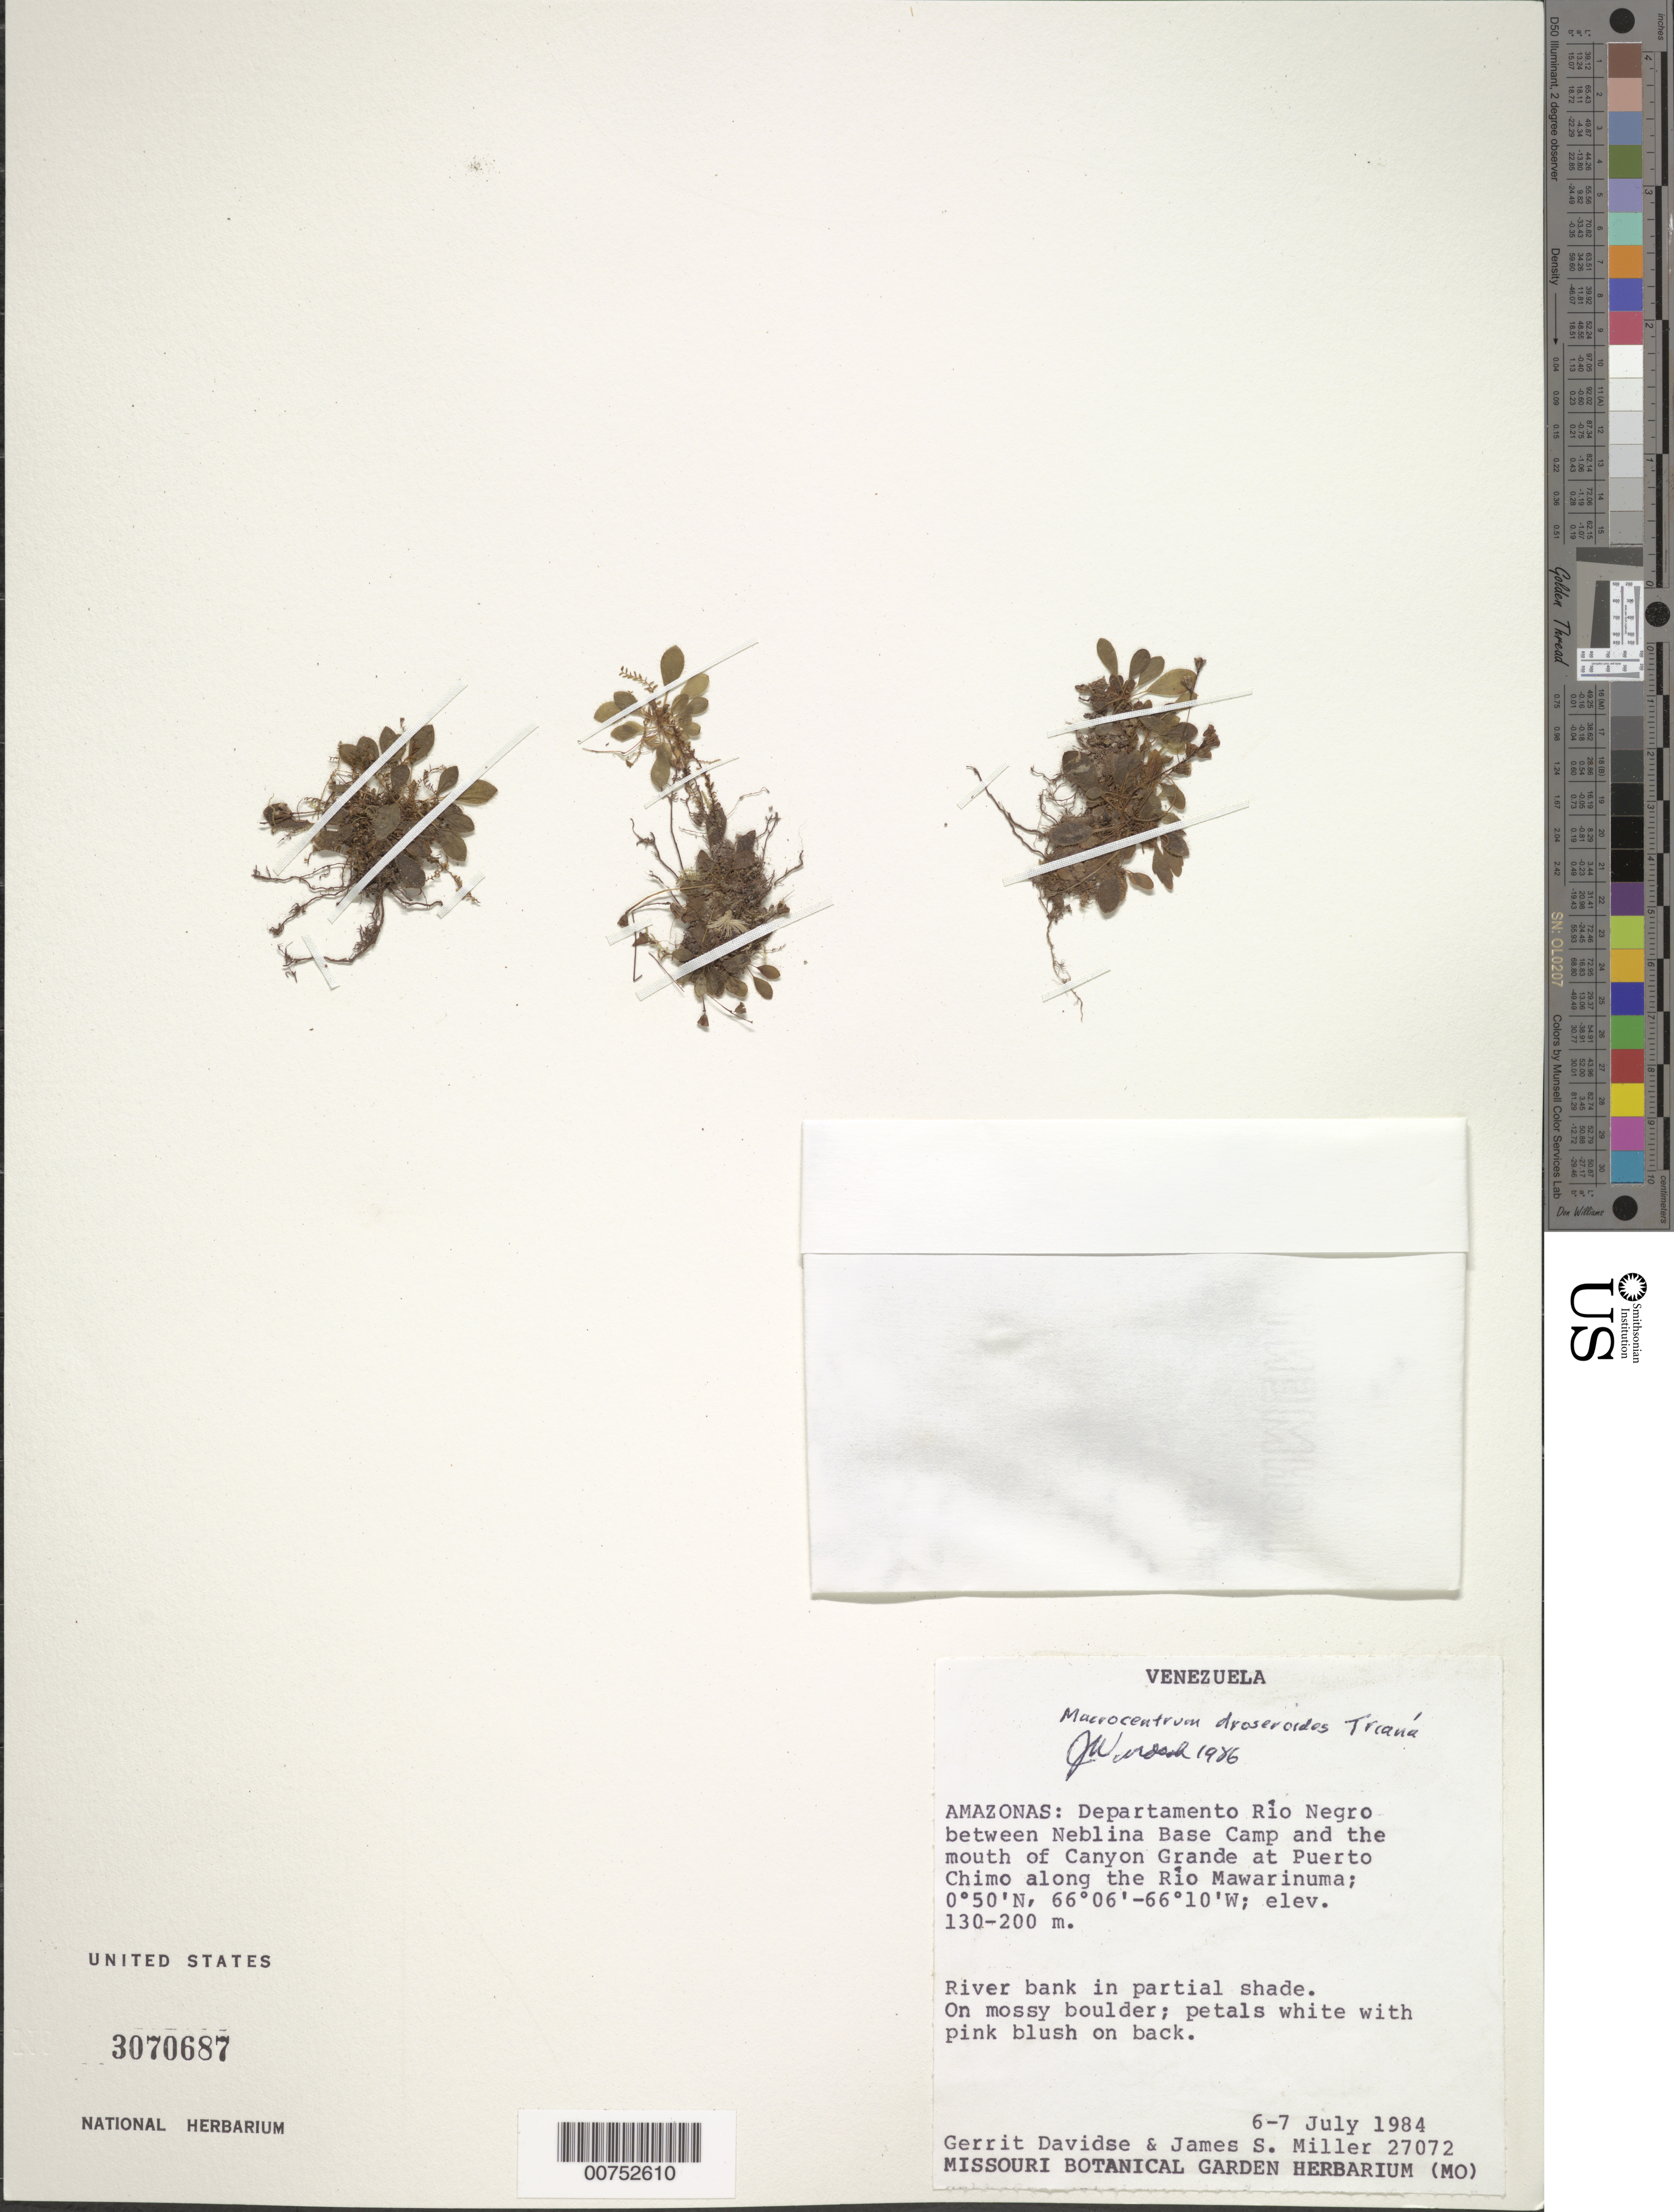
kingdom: Plantae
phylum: Tracheophyta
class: Magnoliopsida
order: Myrtales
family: Melastomataceae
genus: Macrocentrum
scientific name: Macrocentrum droseroides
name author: Triana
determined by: Wurdack, John J., (US), US (UNITED STATES)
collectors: G. Davidse & J. S. Miller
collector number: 27072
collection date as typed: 6-Jul-84 to 7-Jul-84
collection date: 1984-07-06/1984-07-07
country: Venezuela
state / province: Amazonas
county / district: Río Negro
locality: Neblina Base Camp to mouth of Canyon Grande, along Río Mawarinuma, just E of Puerto Chimo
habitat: Riverbank in partial shade; on mossy boulder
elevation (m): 130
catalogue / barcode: US 3070687